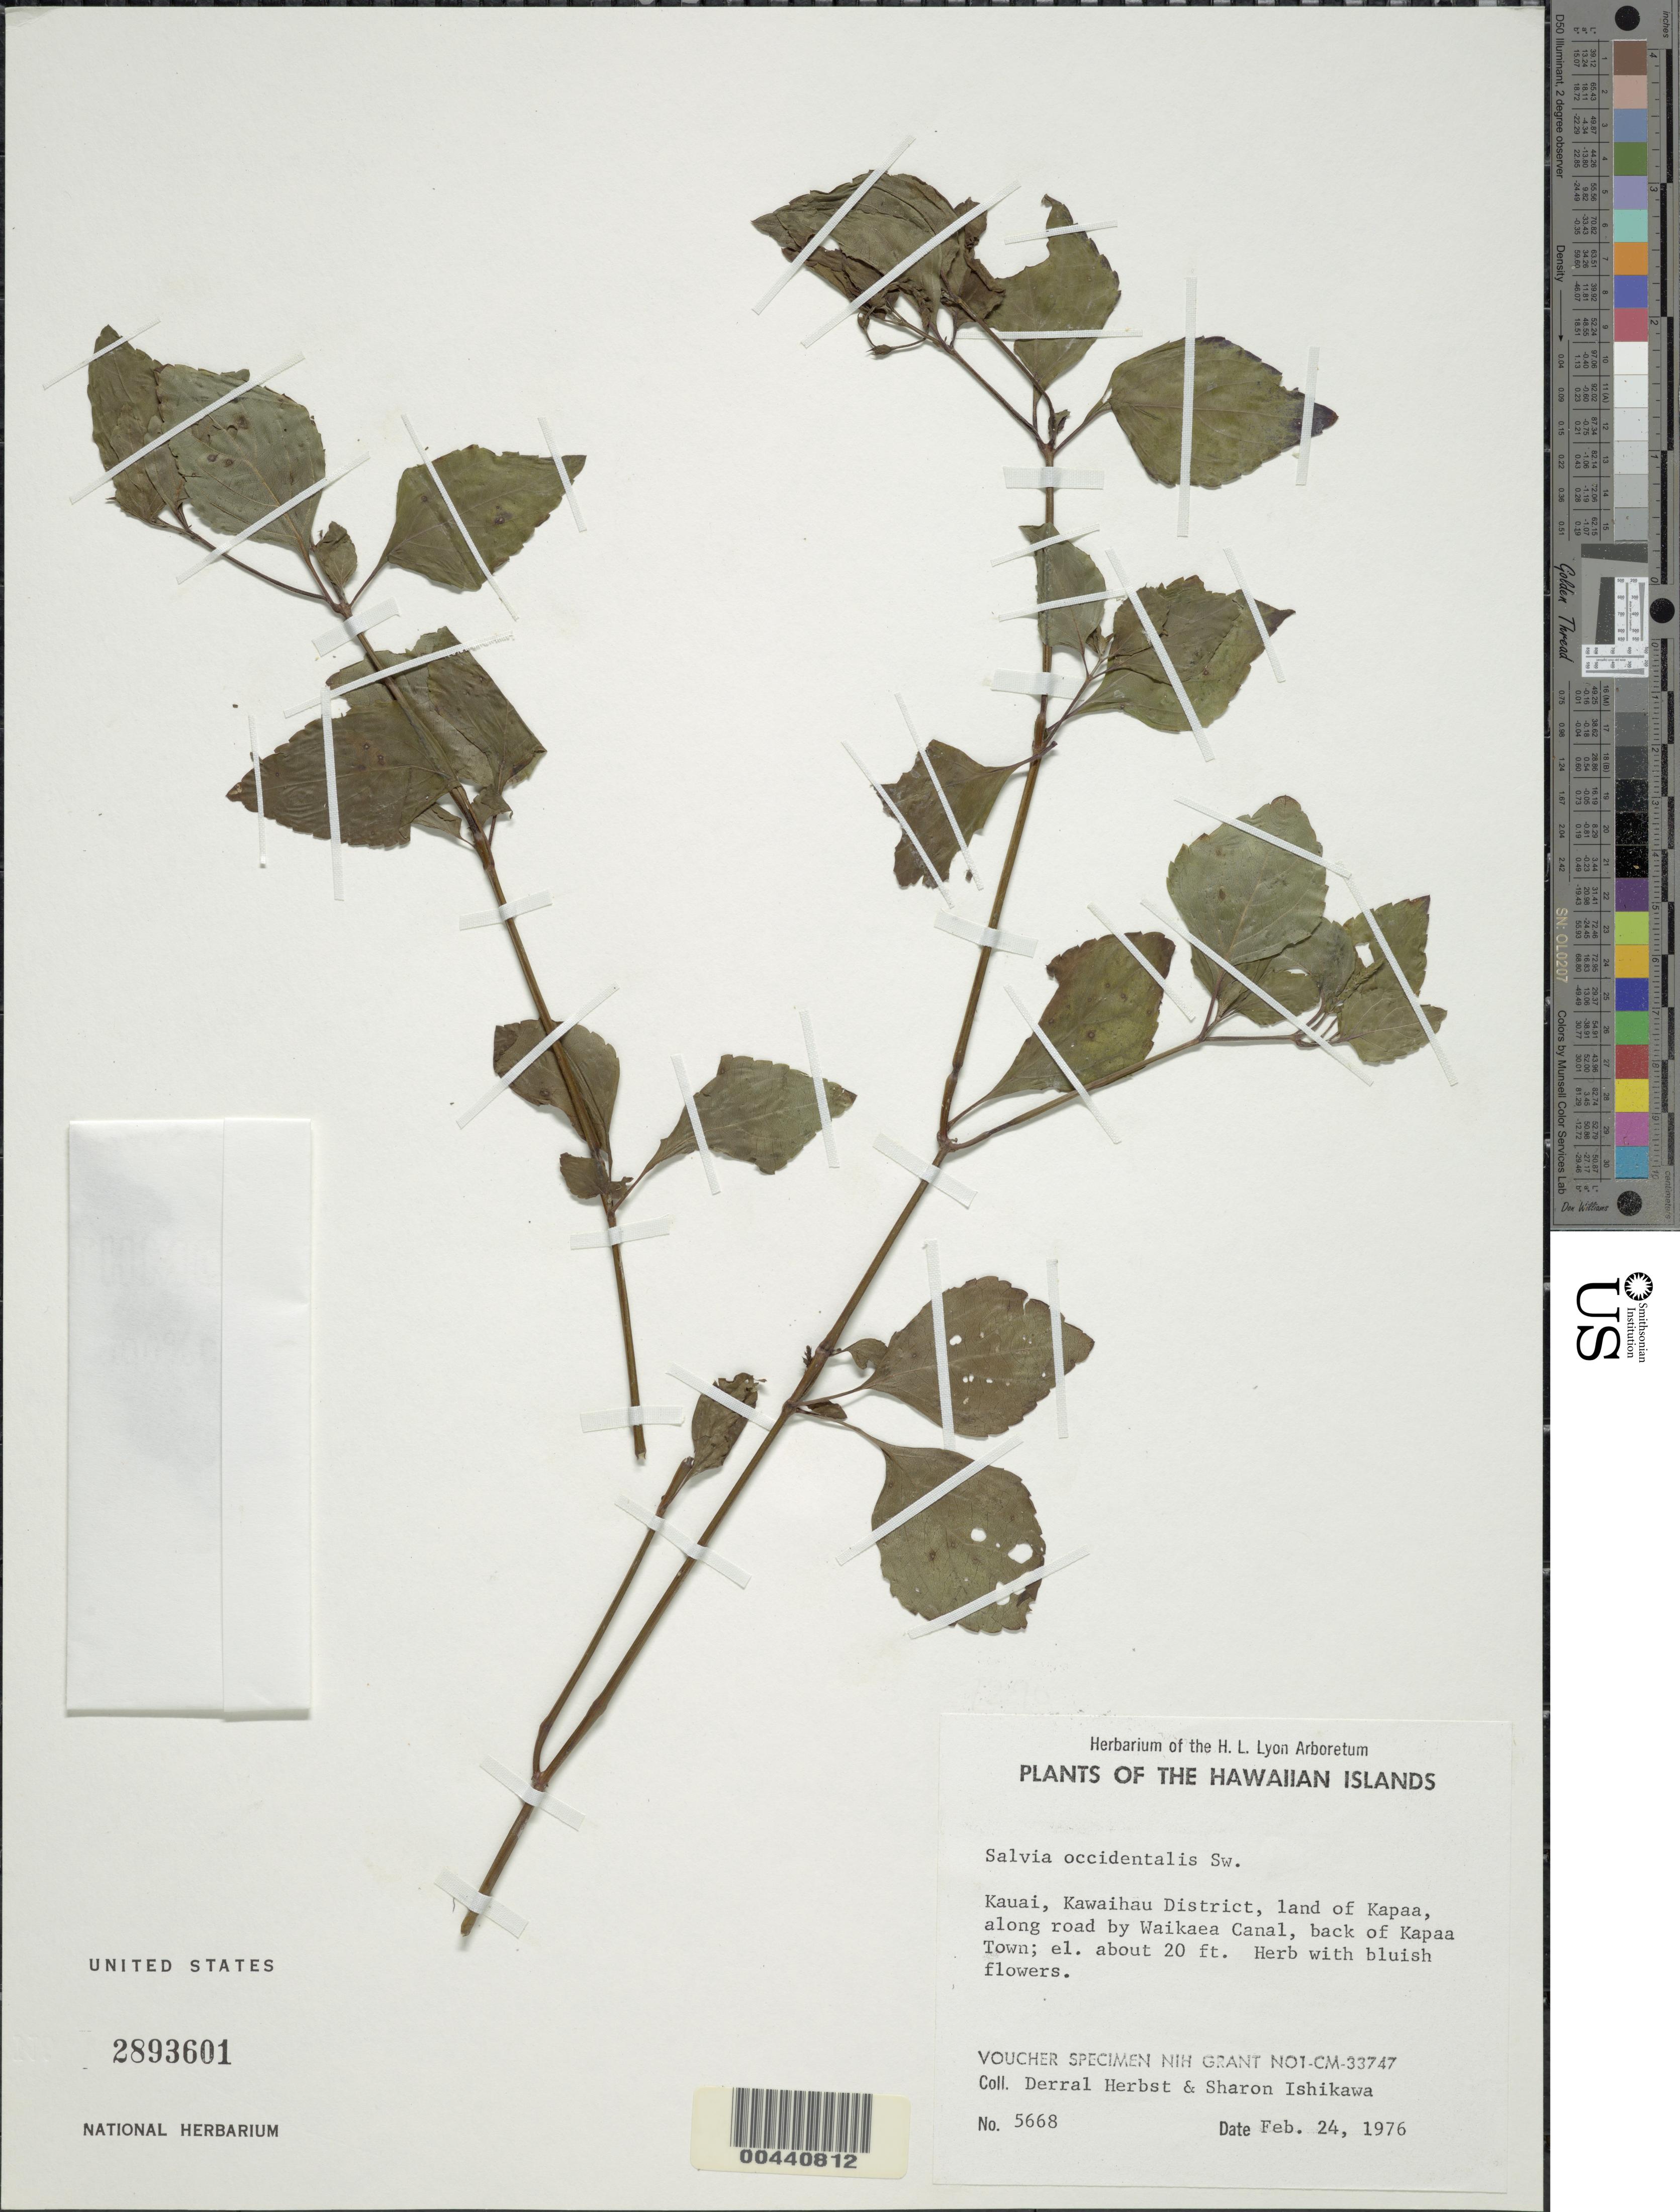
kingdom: Plantae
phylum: Tracheophyta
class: Magnoliopsida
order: Lamiales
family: Lamiaceae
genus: Salvia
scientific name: Salvia occidentalis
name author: Sw.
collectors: D. R. Herbst & S. Ishikawa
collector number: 5668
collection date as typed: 24 Feb 1976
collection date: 1976-02-24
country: United States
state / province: Hawaii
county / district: Kauai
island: Kaua'i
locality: Kawaihau District, land of Kapaa, along road to Waikaea Canal, back of Kapaa Town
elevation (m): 6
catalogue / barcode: US 2893601